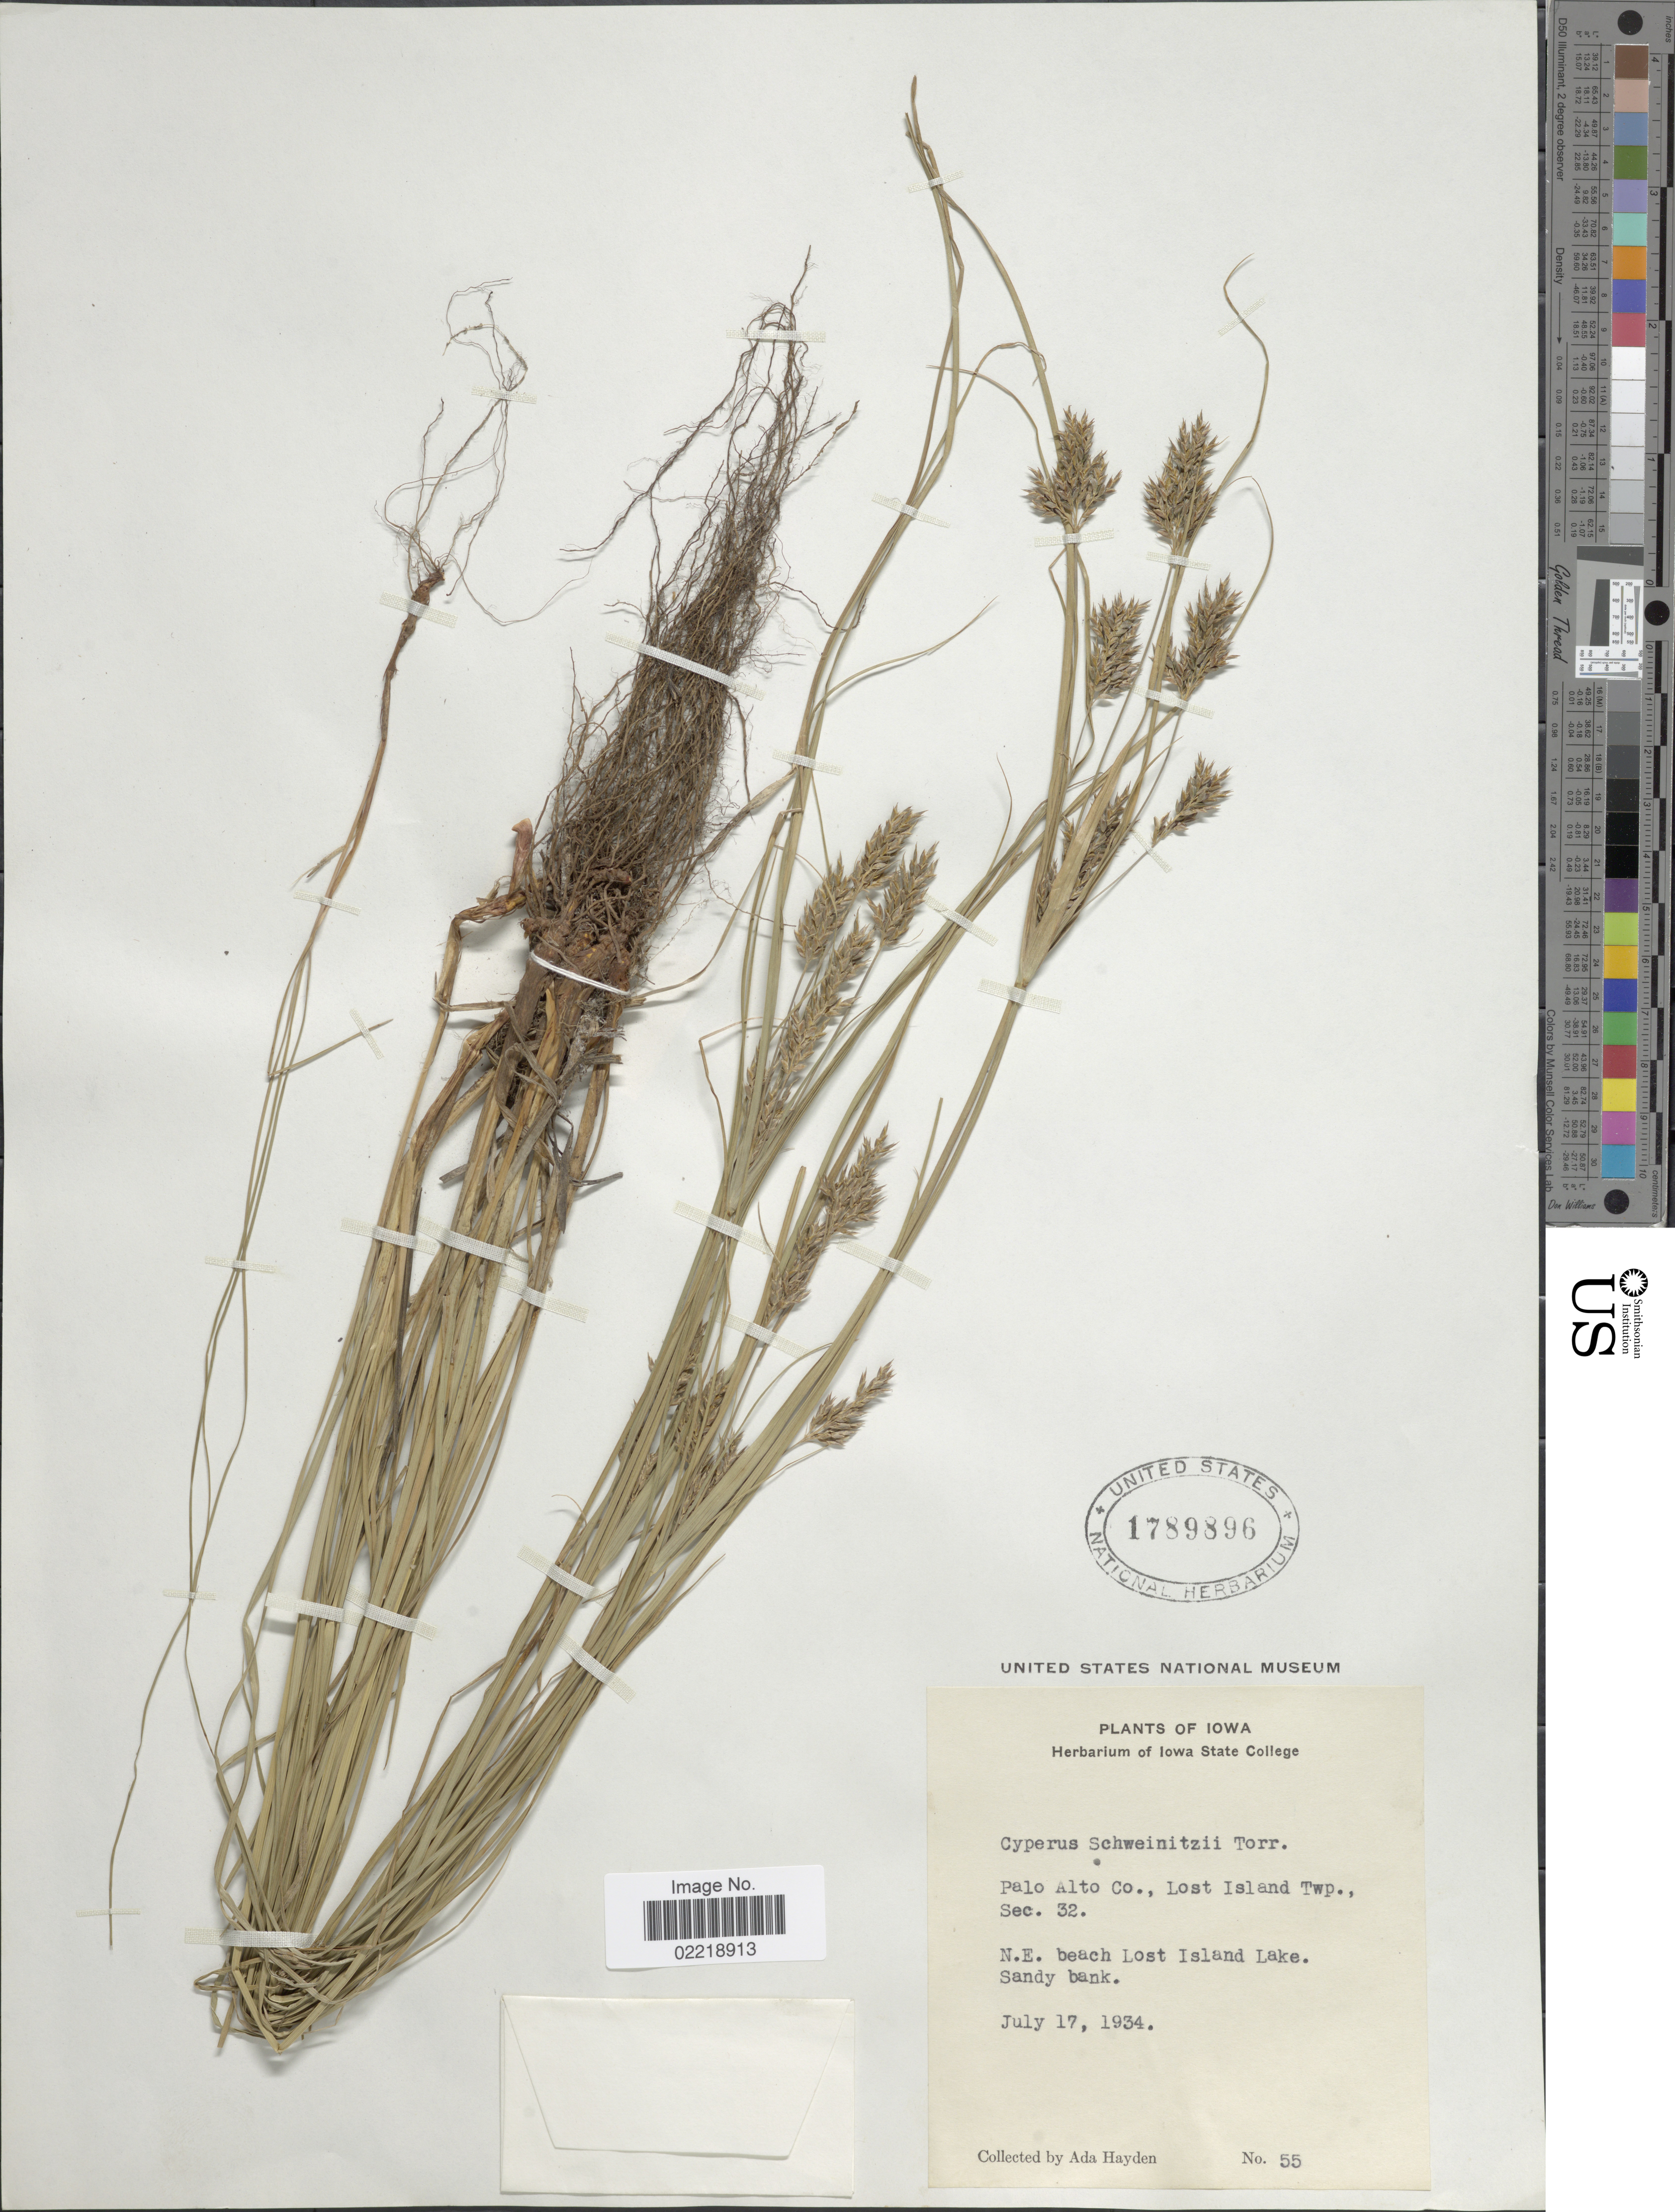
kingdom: Plantae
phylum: Tracheophyta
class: Liliopsida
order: Poales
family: Cyperaceae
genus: Cyperus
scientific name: Cyperus schweinitzii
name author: Torr.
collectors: Ada Hayden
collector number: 55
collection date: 1934-07-17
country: United States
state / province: Iowa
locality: Palto Alto Co., Lost Island Twp., Sec. 32, N.E. beach Lost Island Lake, sandy bank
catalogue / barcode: US 1789896